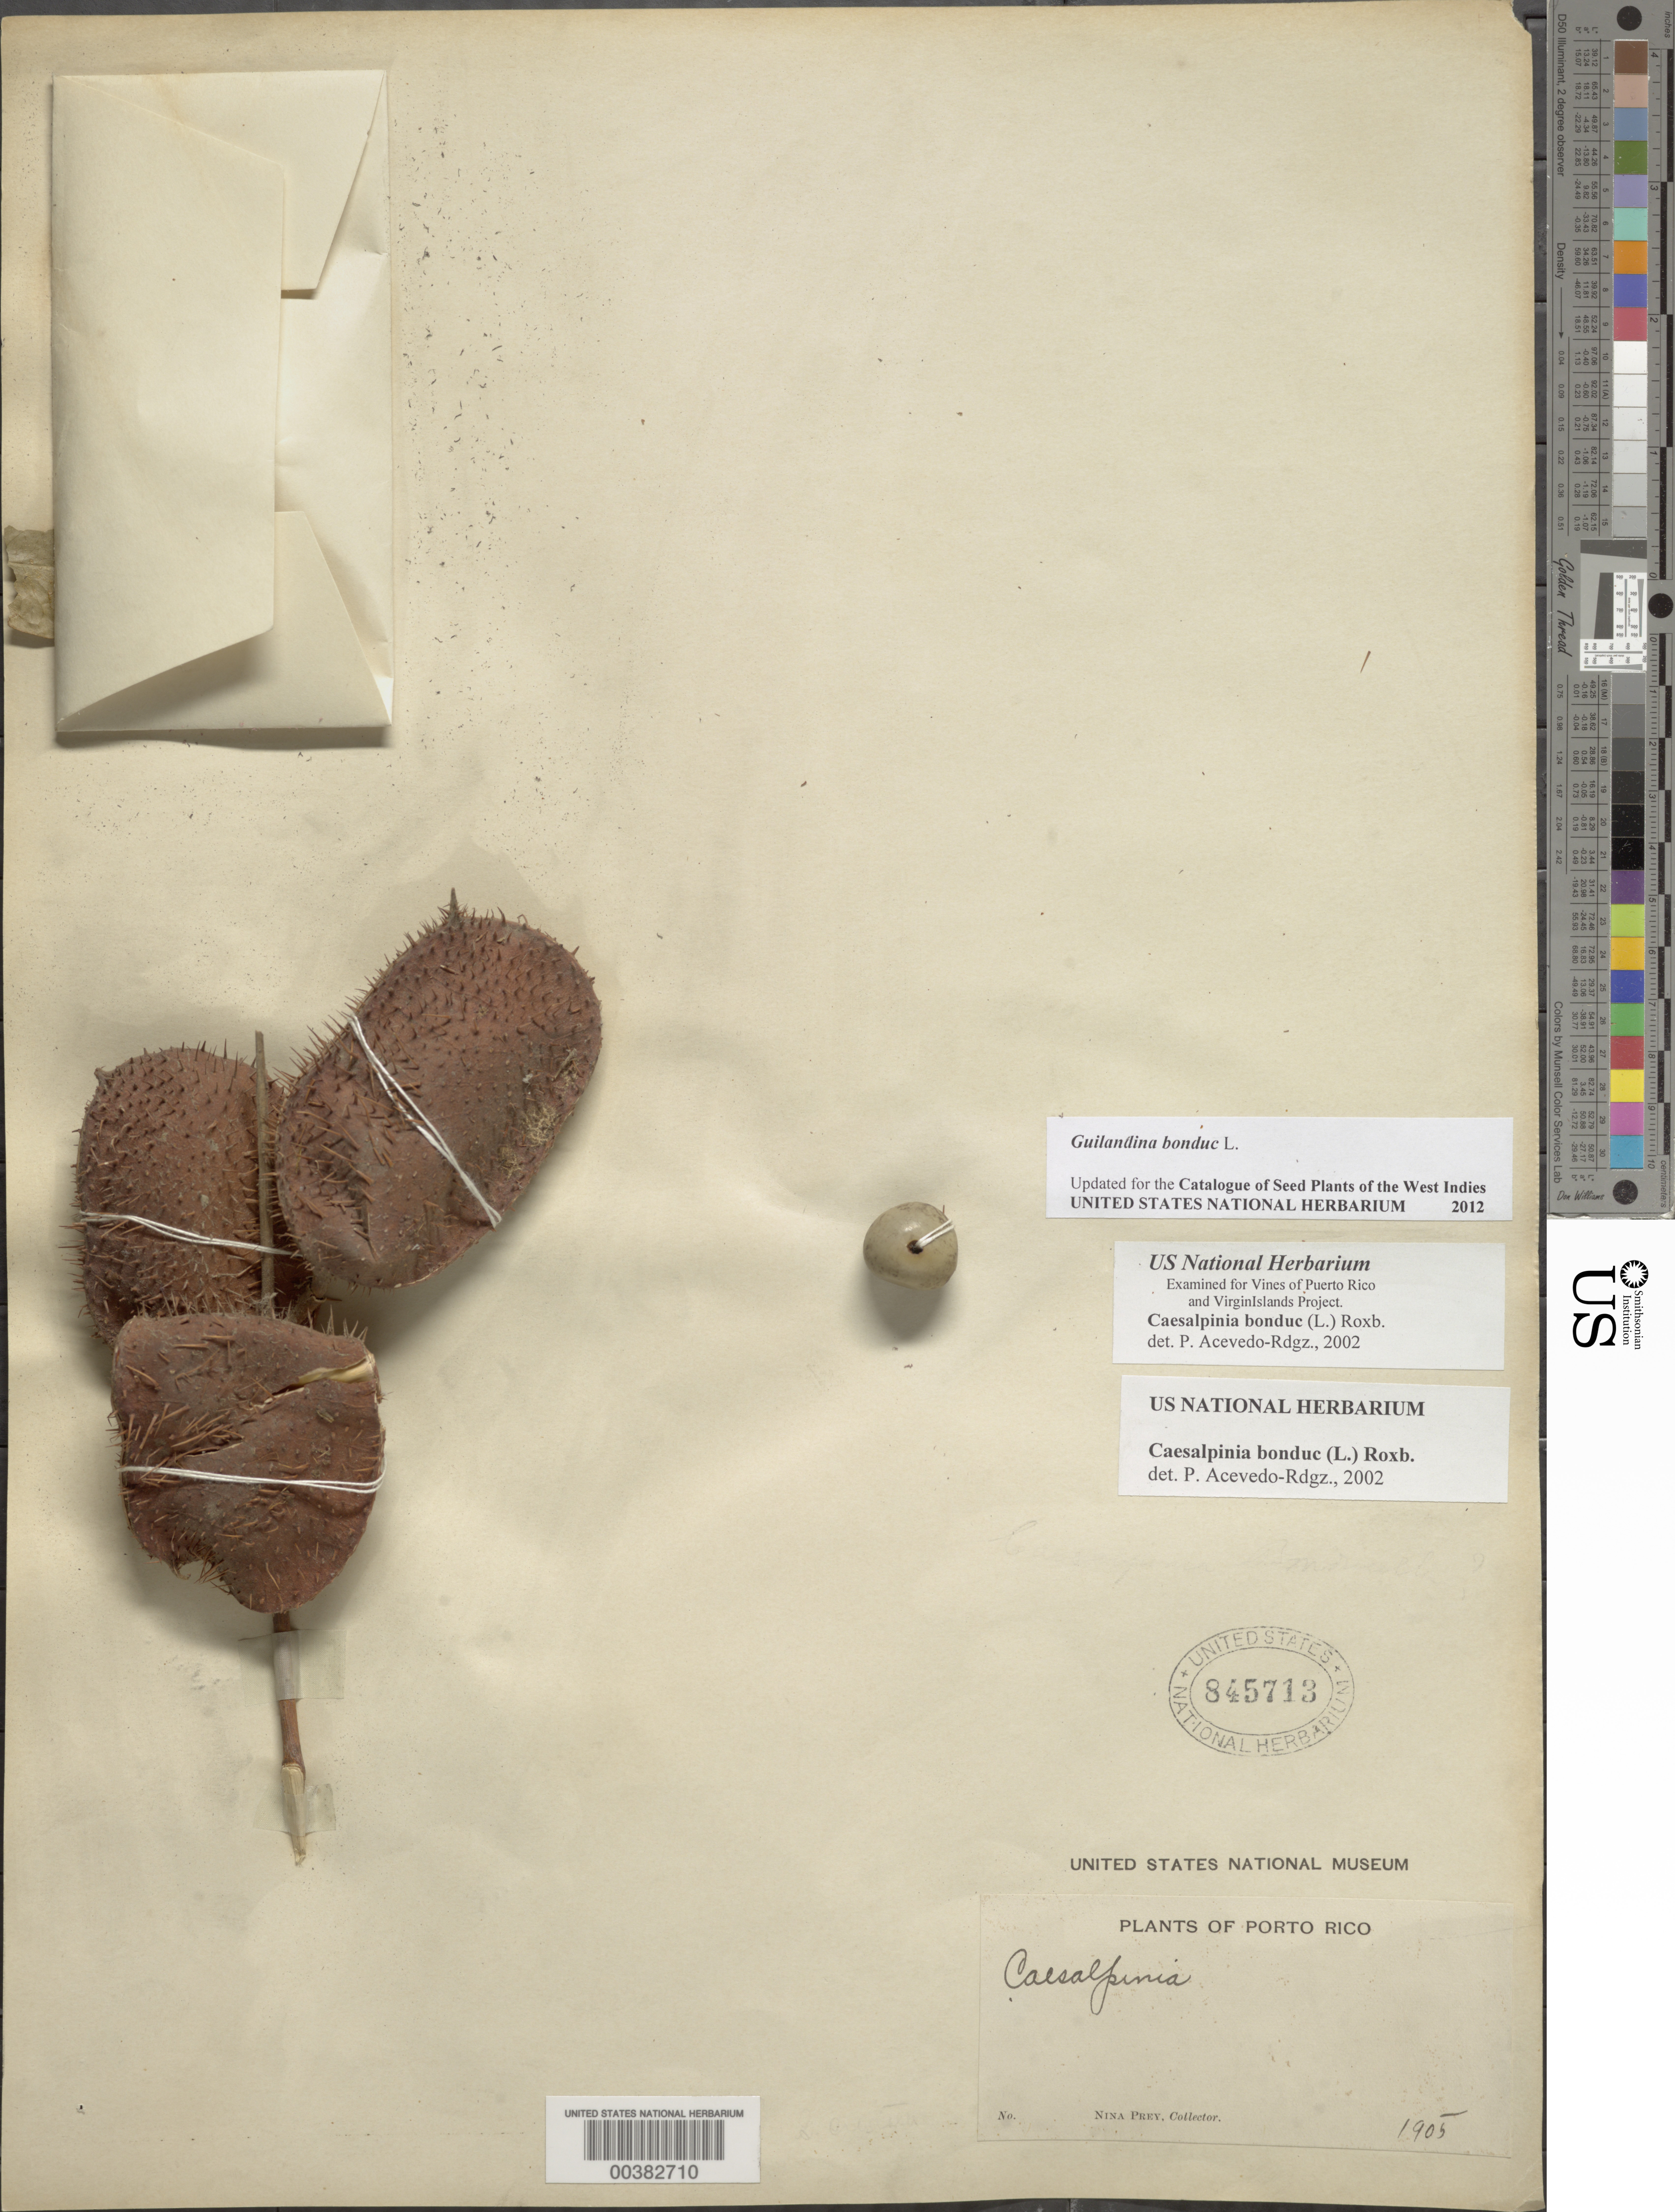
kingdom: Plantae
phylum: Tracheophyta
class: Magnoliopsida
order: Fabales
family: Fabaceae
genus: Guilandina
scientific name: Guilandina bonduc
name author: L.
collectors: N. Prey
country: Puerto Rico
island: Greater Antilles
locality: Sierra de Naguabo ad Rio Blanco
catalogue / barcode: US 845713